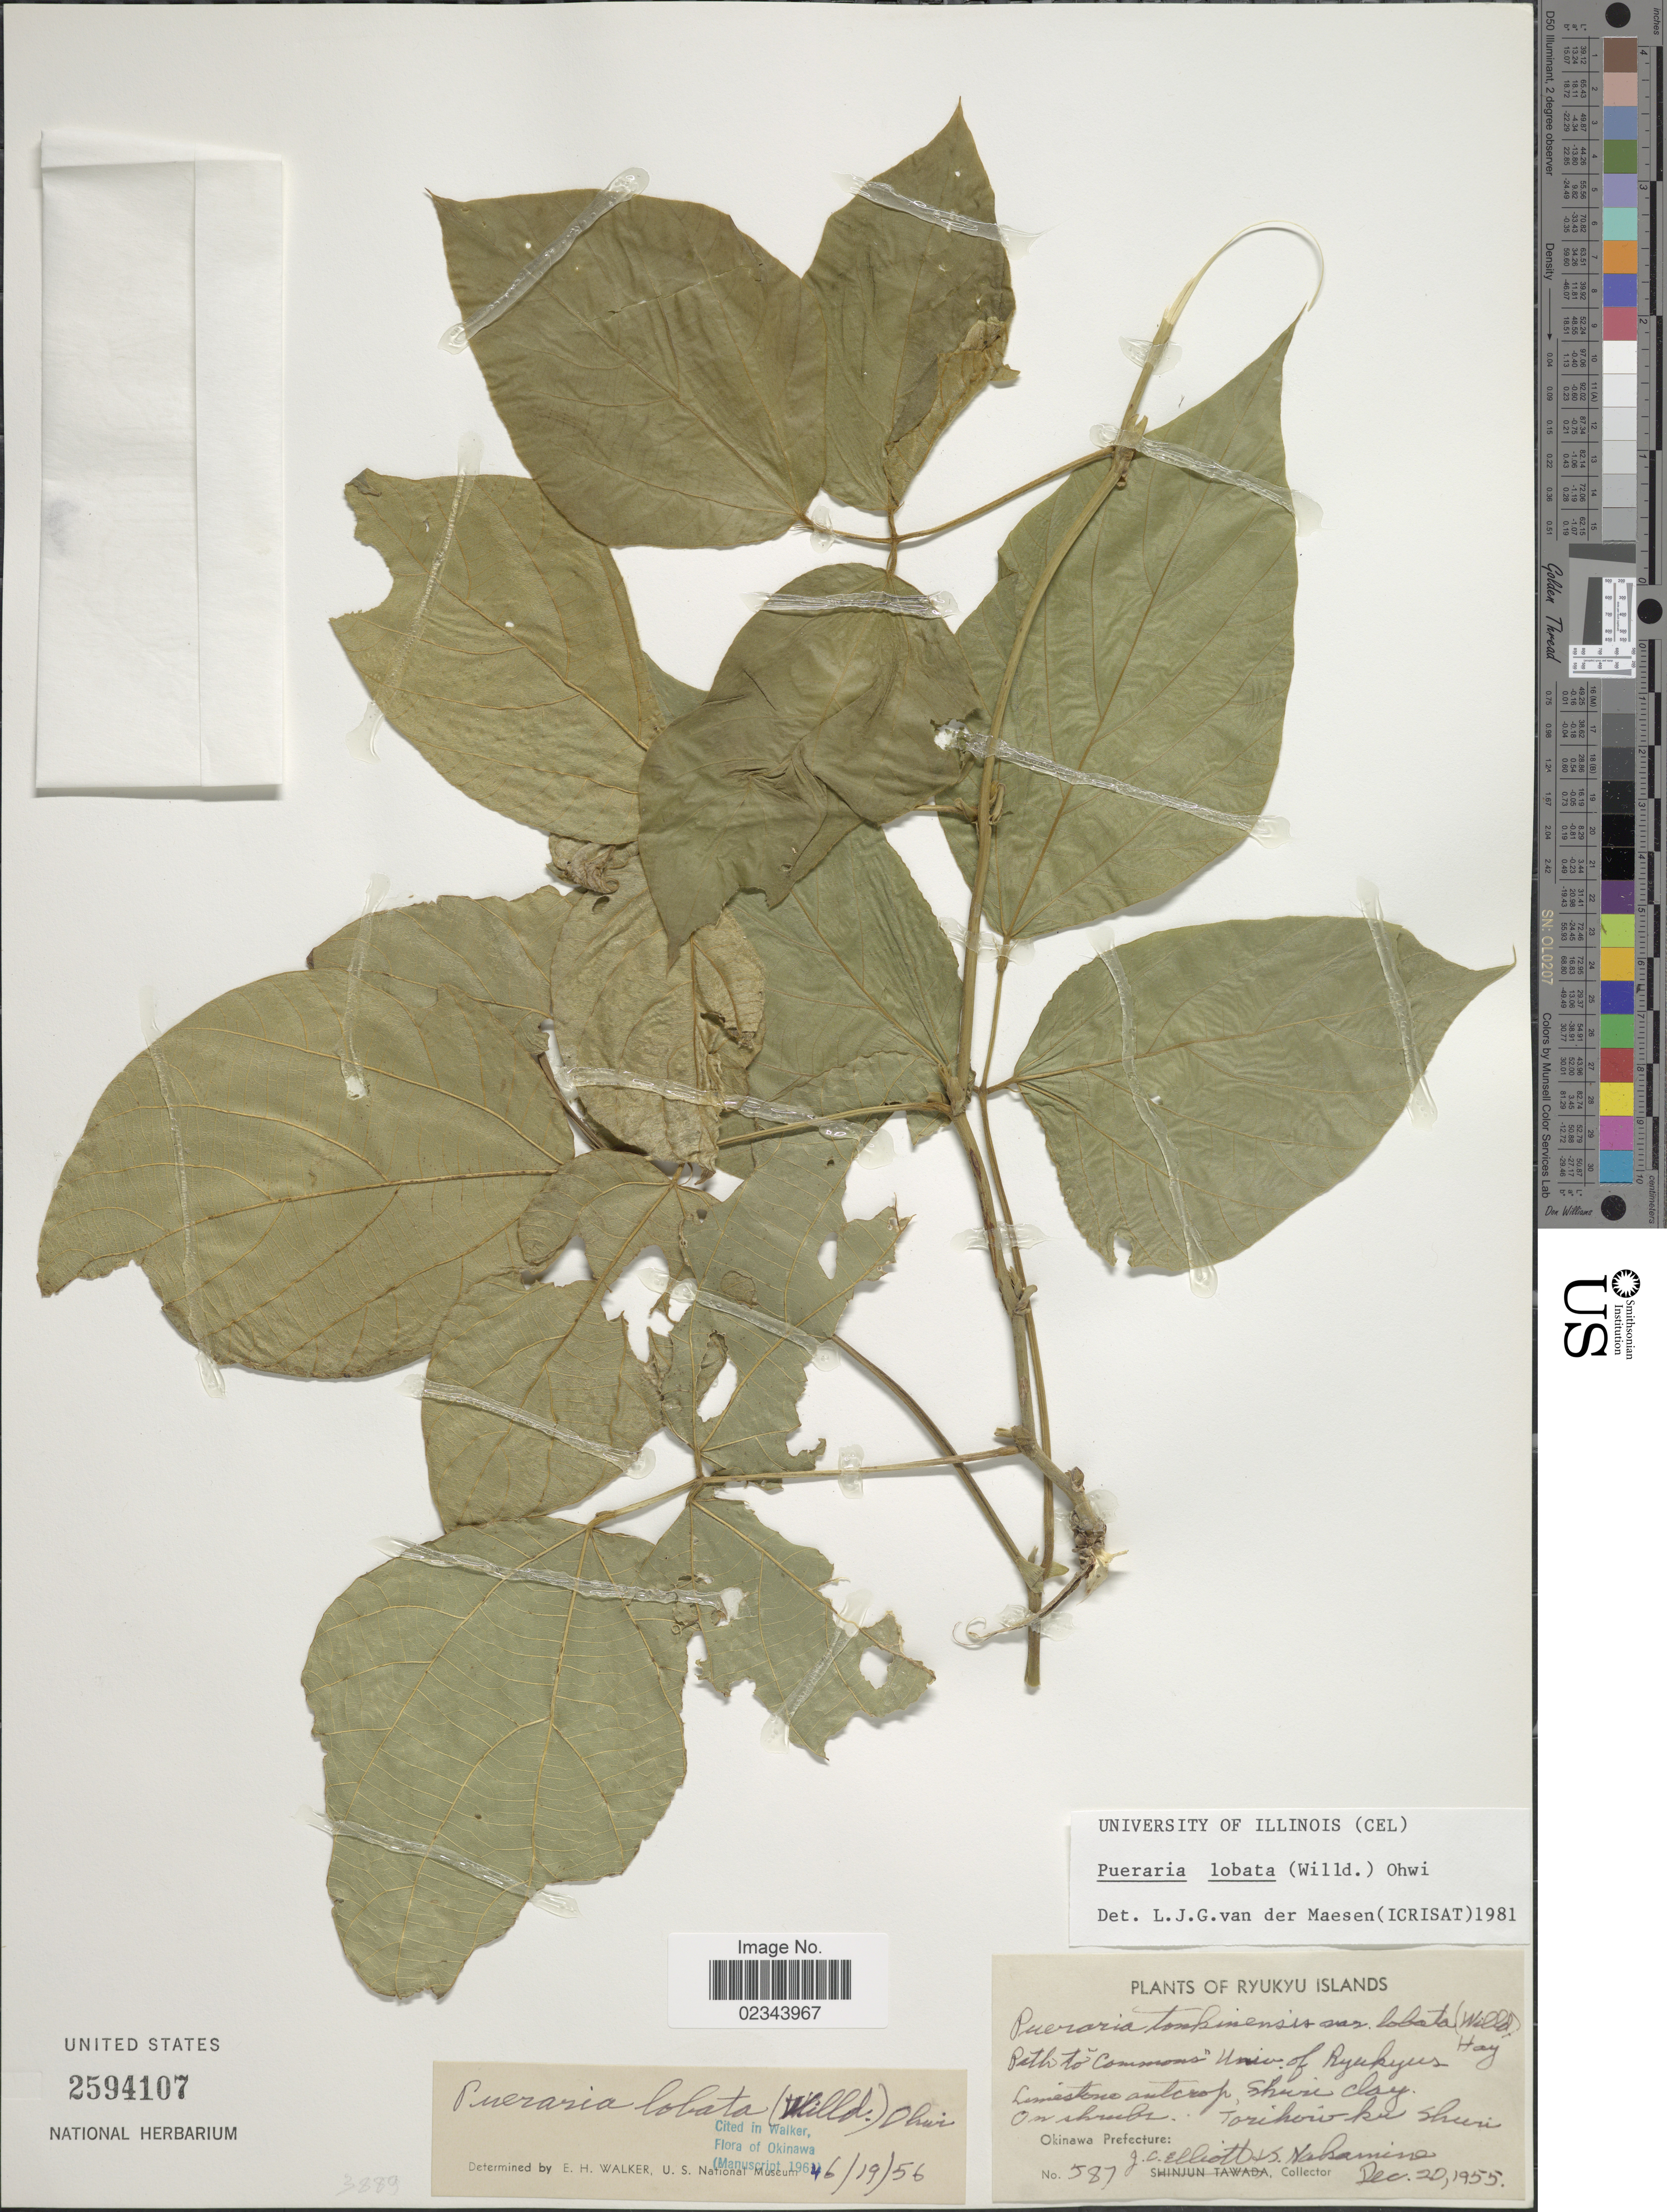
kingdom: Plantae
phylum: Tracheophyta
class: Magnoliopsida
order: Fabales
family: Fabaceae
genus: Pueraria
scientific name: Pueraria lobata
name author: (Willd.) Ohwi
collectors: J. C. Elliott & S. Nakamine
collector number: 587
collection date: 1955-12-20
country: Japan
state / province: Okinawa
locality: Ryukyu Islands, Path to "commons" Univ of Ryukyus, Limestone outcrop Shuri Clay, Torihori-ku Shuri.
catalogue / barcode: US 2594107